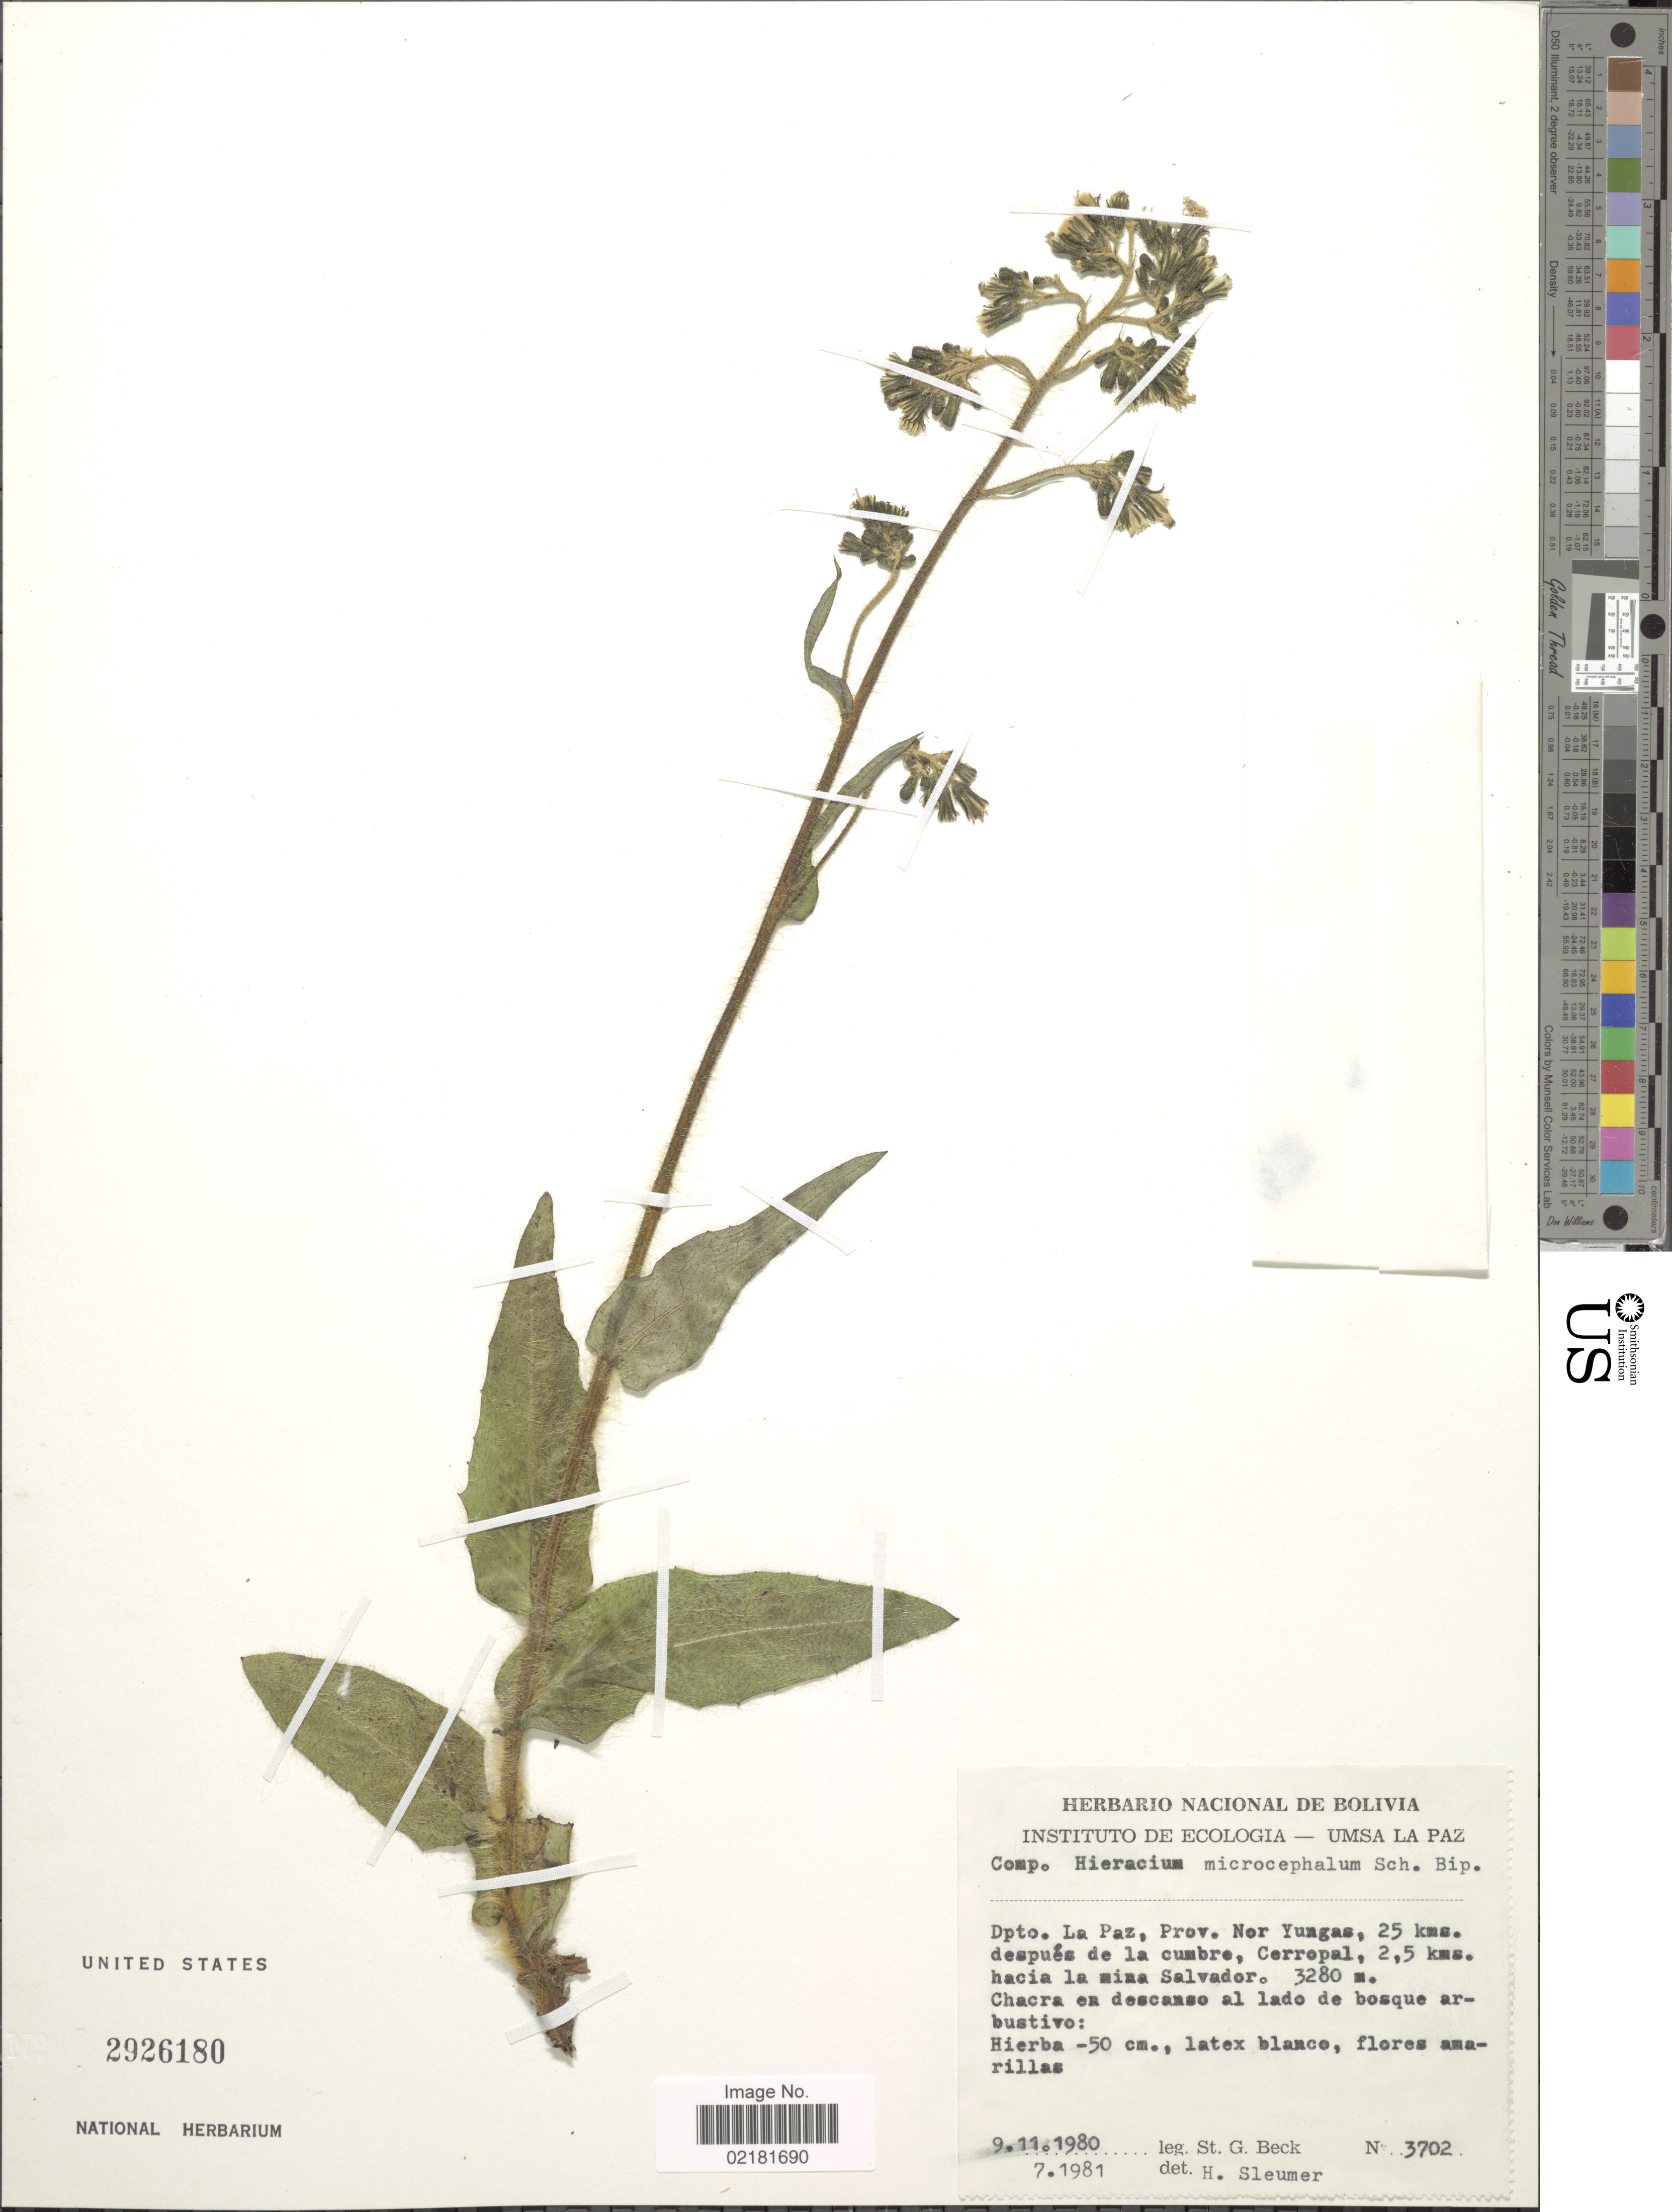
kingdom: Plantae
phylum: Tracheophyta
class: Magnoliopsida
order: Asterales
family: Asteraceae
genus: Hieracium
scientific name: Hieracium leptocephalum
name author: Benth.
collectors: S. G. Beck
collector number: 3702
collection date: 1980-11-09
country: Bolivia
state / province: La Paz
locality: Prov. Nor Yungas, 25 kms. despues de la cumbre, Cerropal, 2.5 kms. hacia la mina Salvador.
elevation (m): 3280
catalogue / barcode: US 2926180